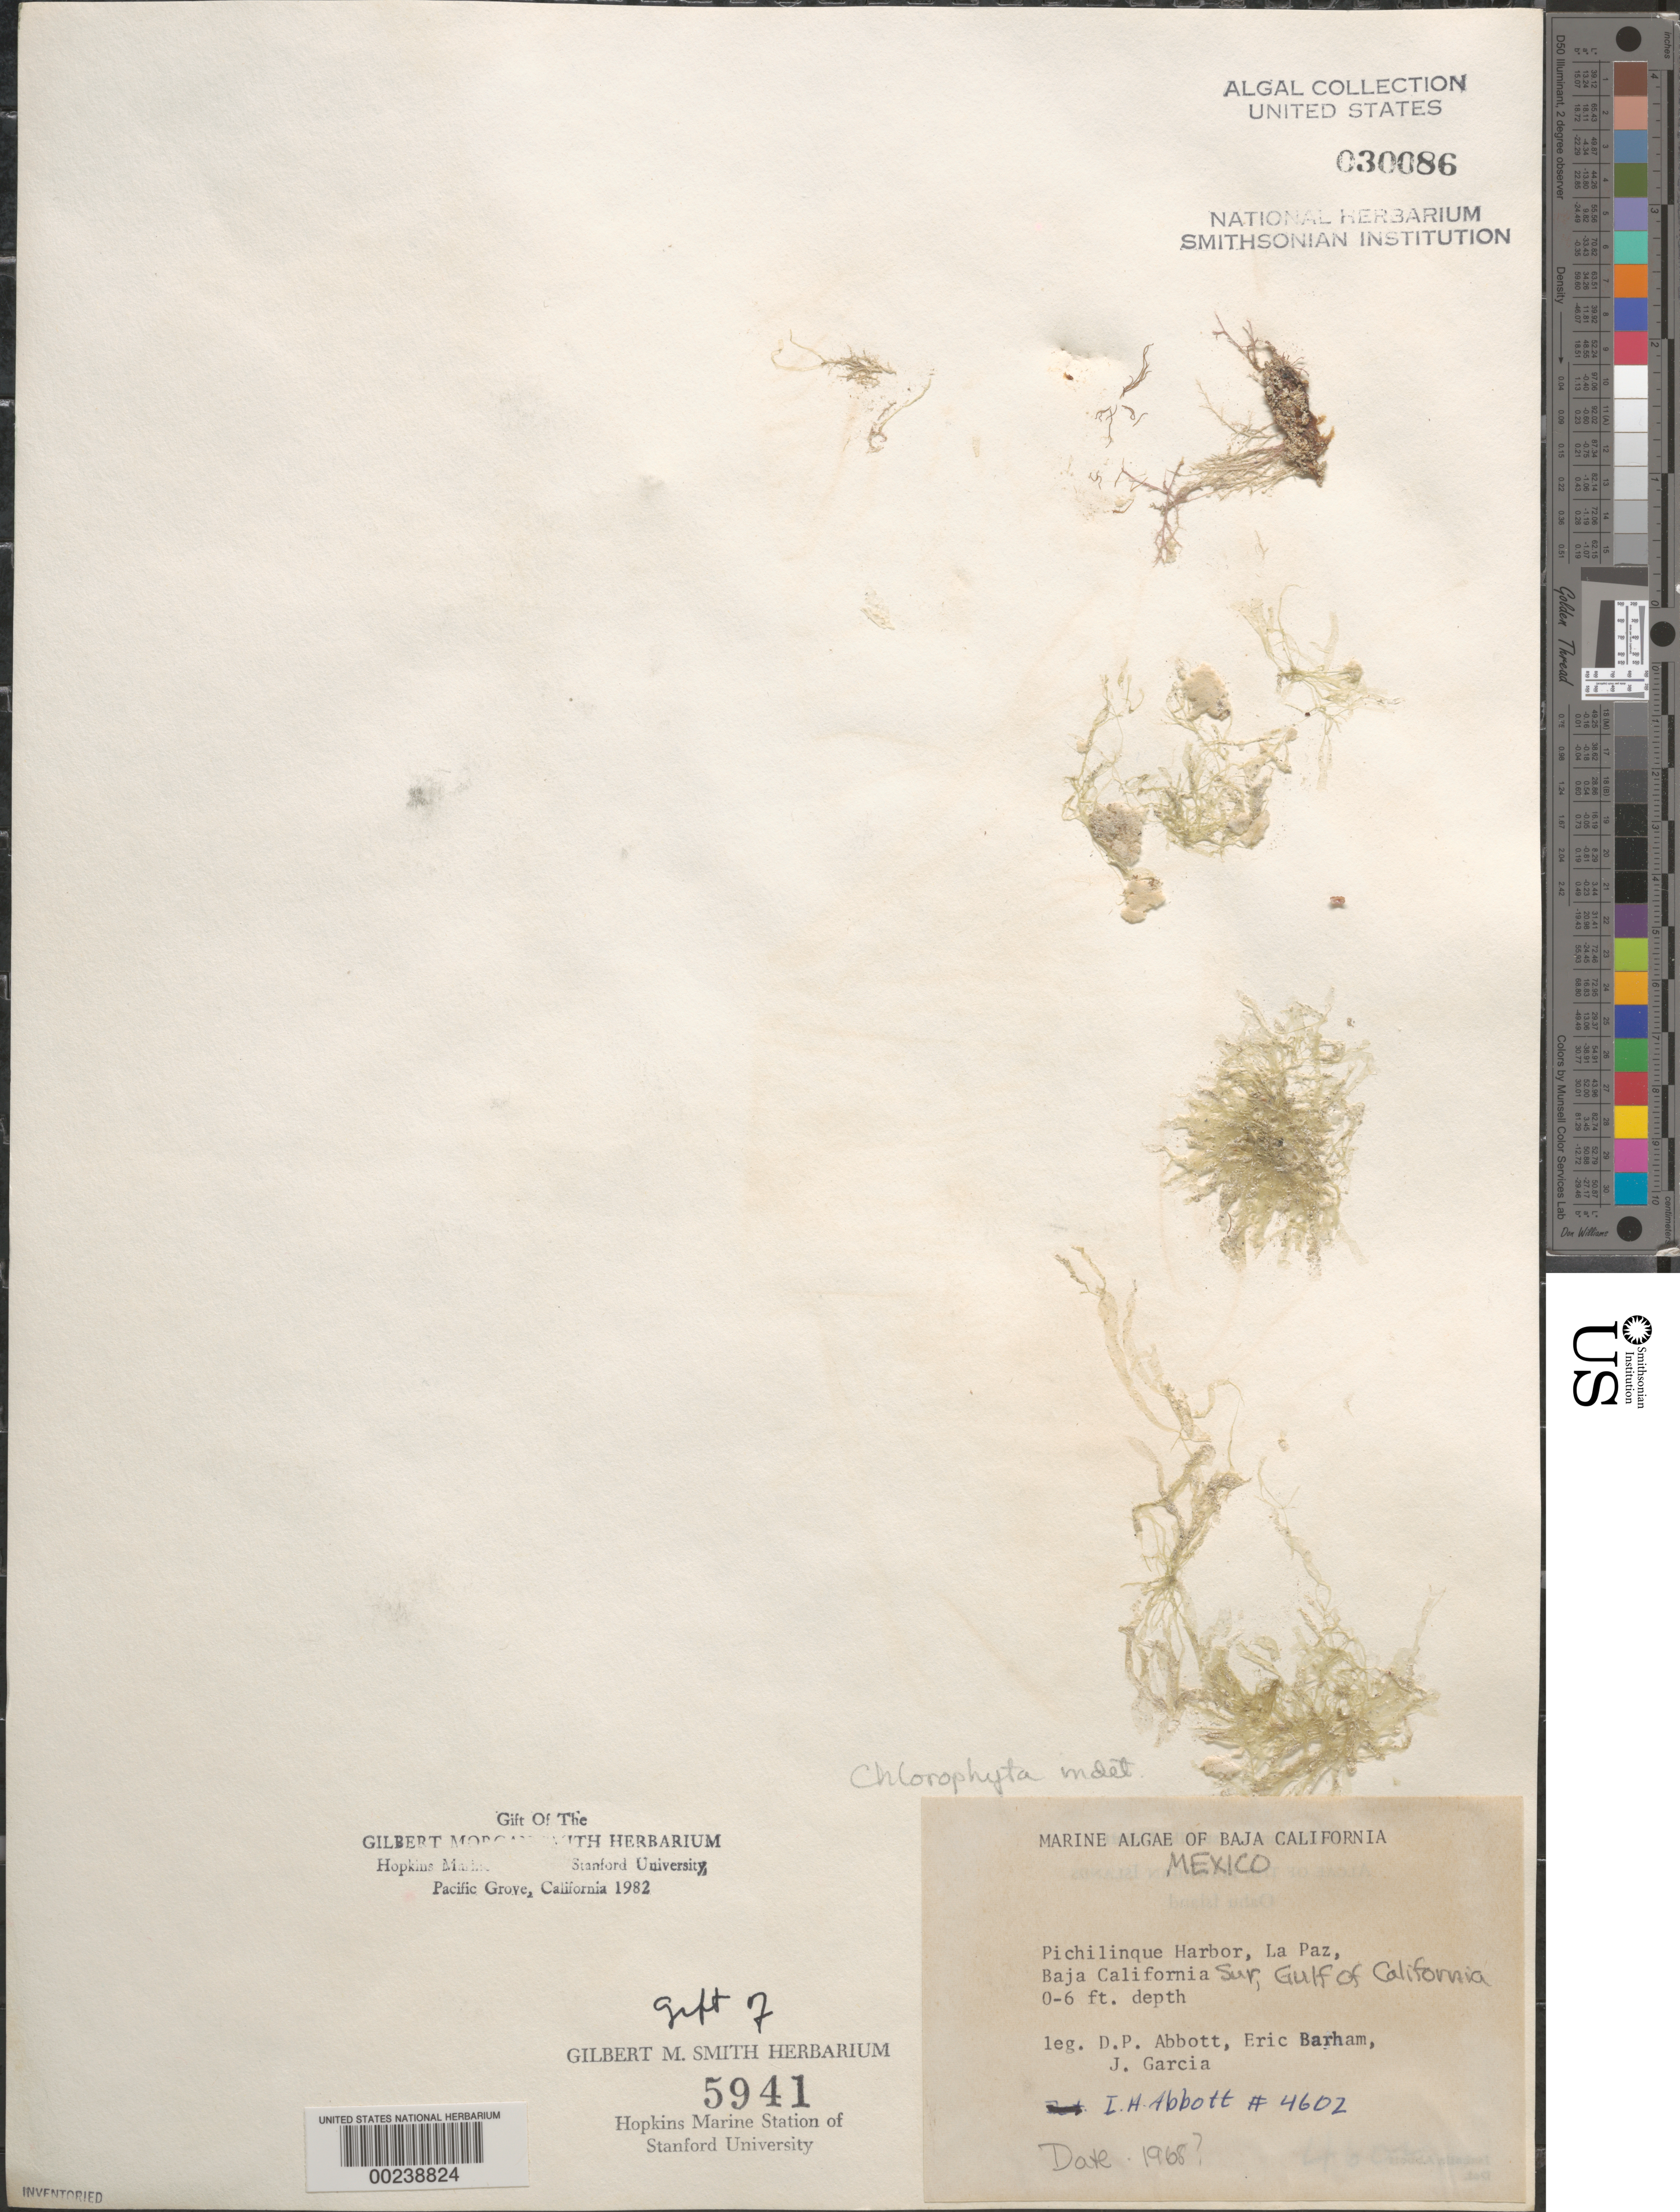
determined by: Abbott, Isabella A.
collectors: D. P. Abbott, E. Barham & J. Garcia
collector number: IAA 4602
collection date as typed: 1968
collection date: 1968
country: Mexico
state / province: Baja California Sur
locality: Pichilinque Harbor, La Paz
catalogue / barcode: US 30086